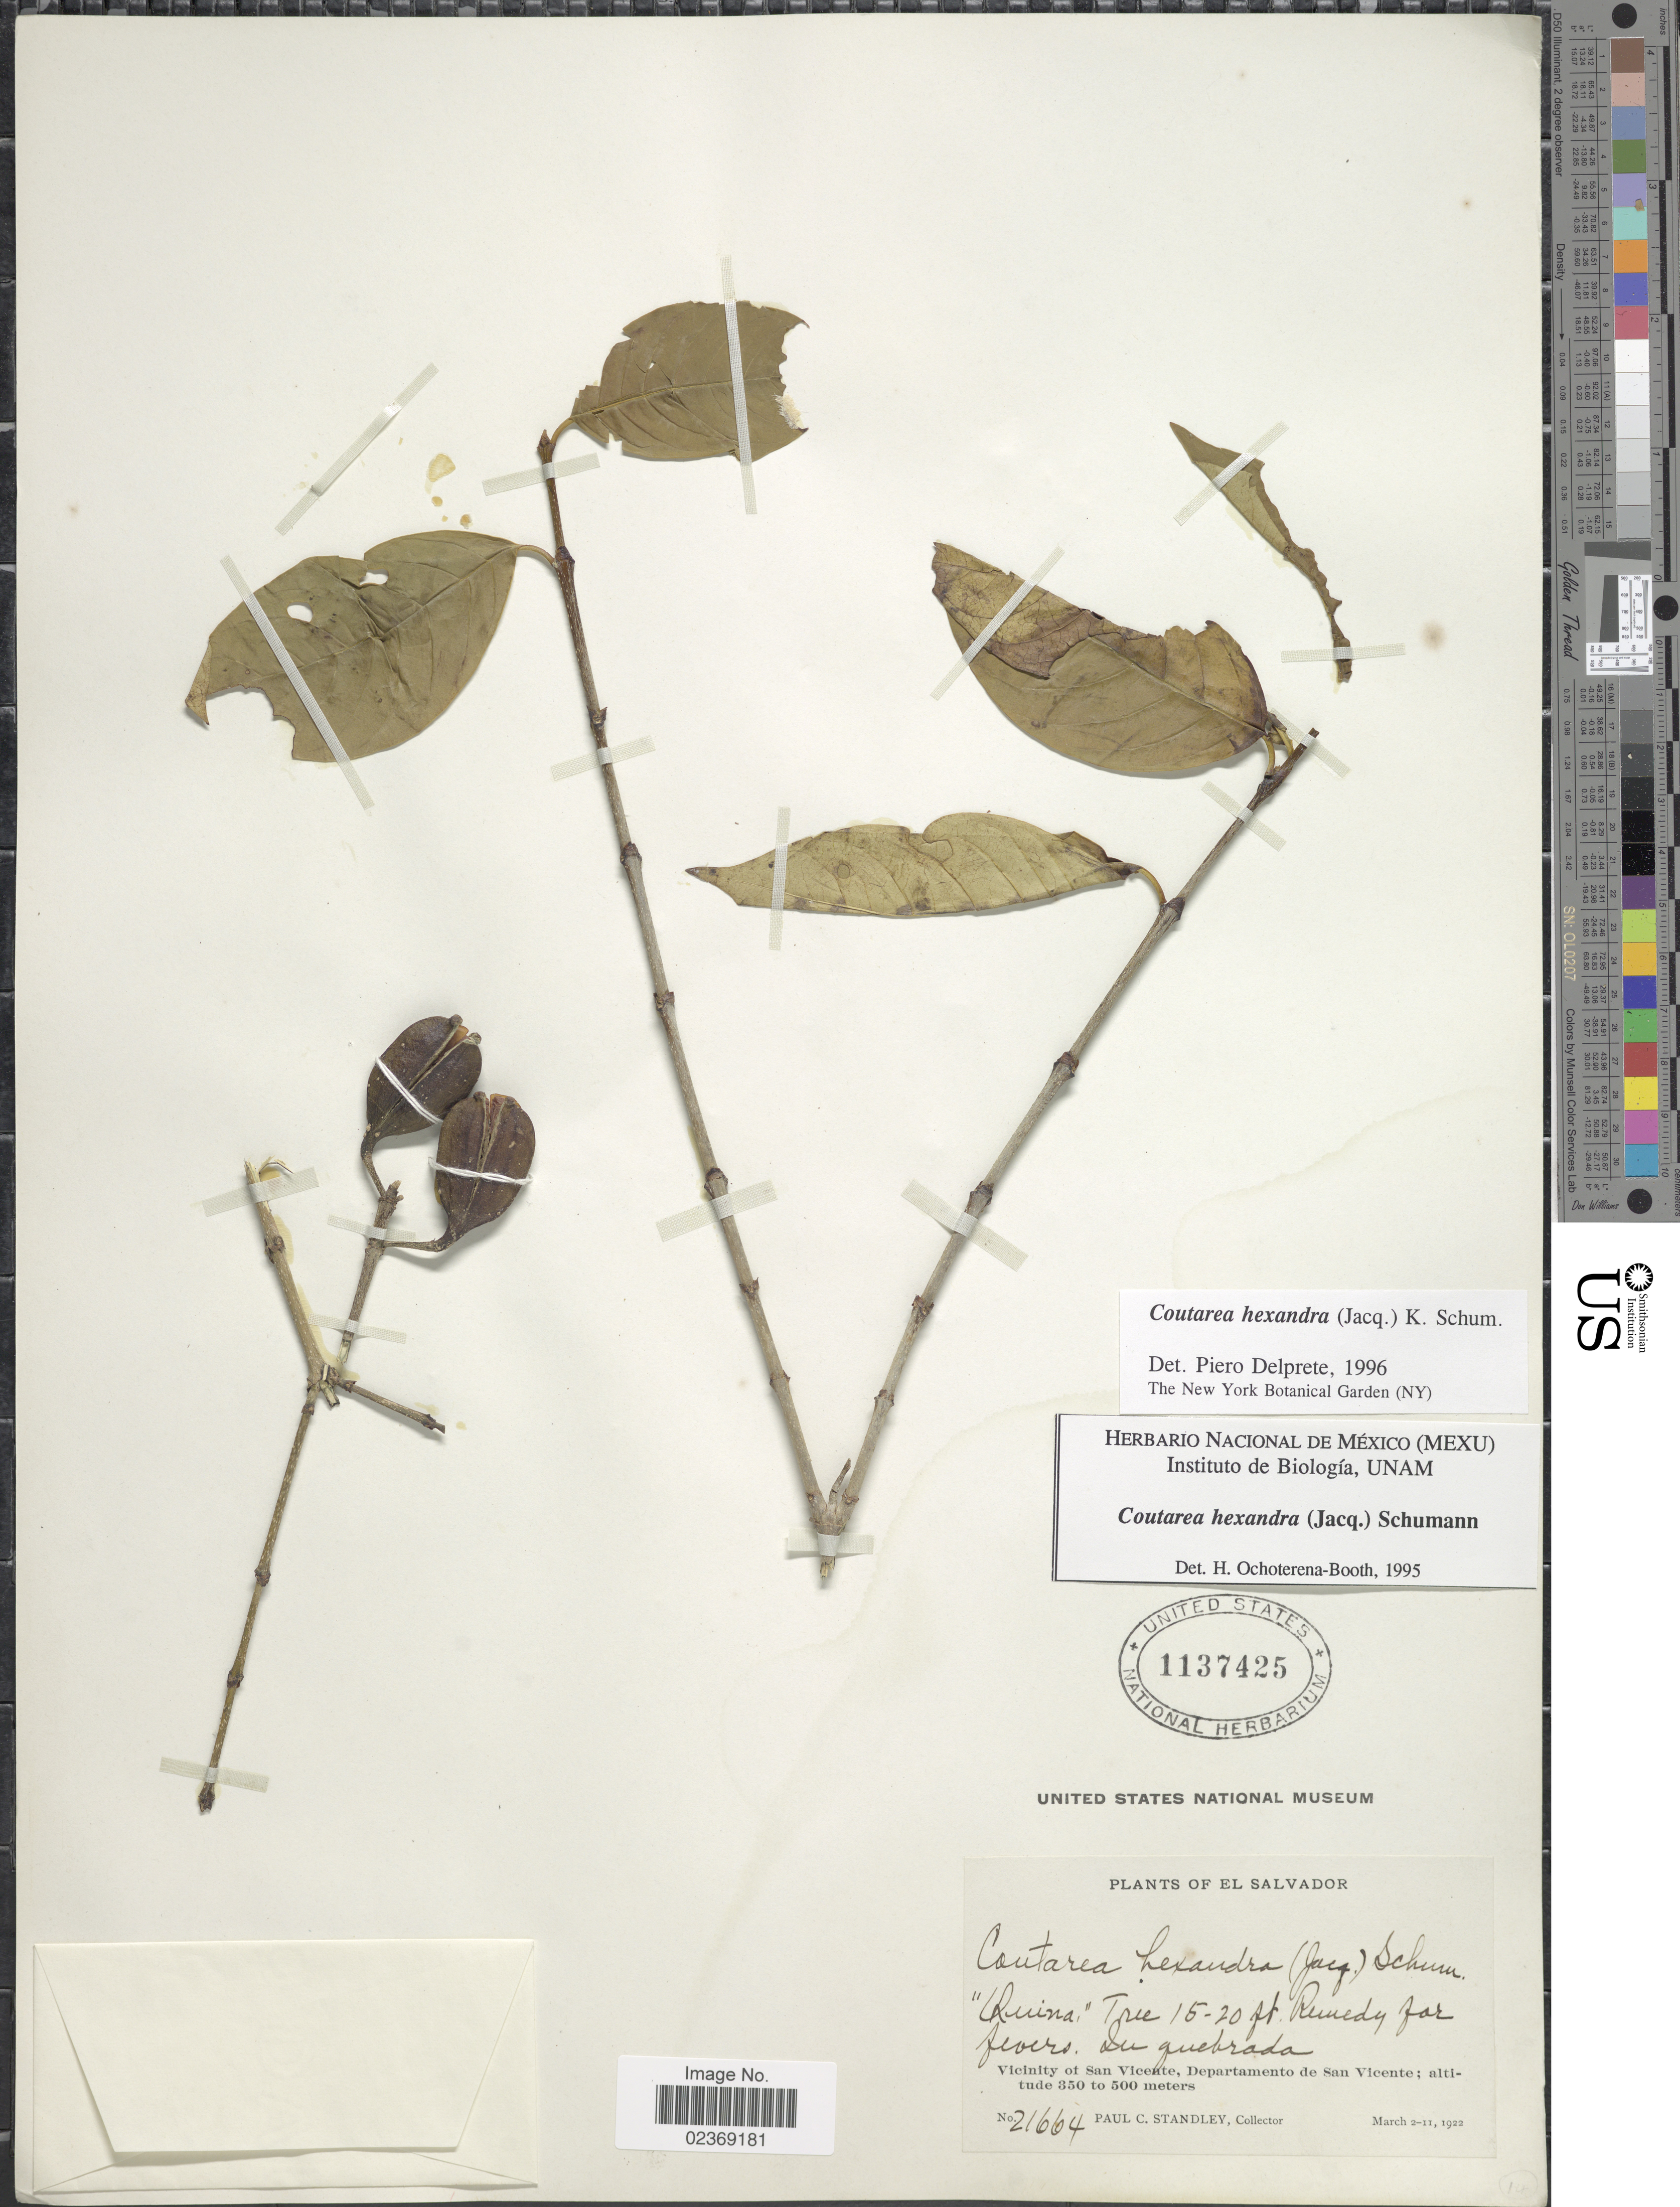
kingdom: Plantae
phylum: Tracheophyta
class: Magnoliopsida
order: Gentianales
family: Rubiaceae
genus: Coutarea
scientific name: Coutarea hexandra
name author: (Jacq.) K. Schum.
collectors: P. C. Standley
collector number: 21664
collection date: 1922-03-02/1922-03-11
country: El Salvador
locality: Vicinity of San Vicente, Departamento de San Vicente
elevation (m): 350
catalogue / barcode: US 1137425